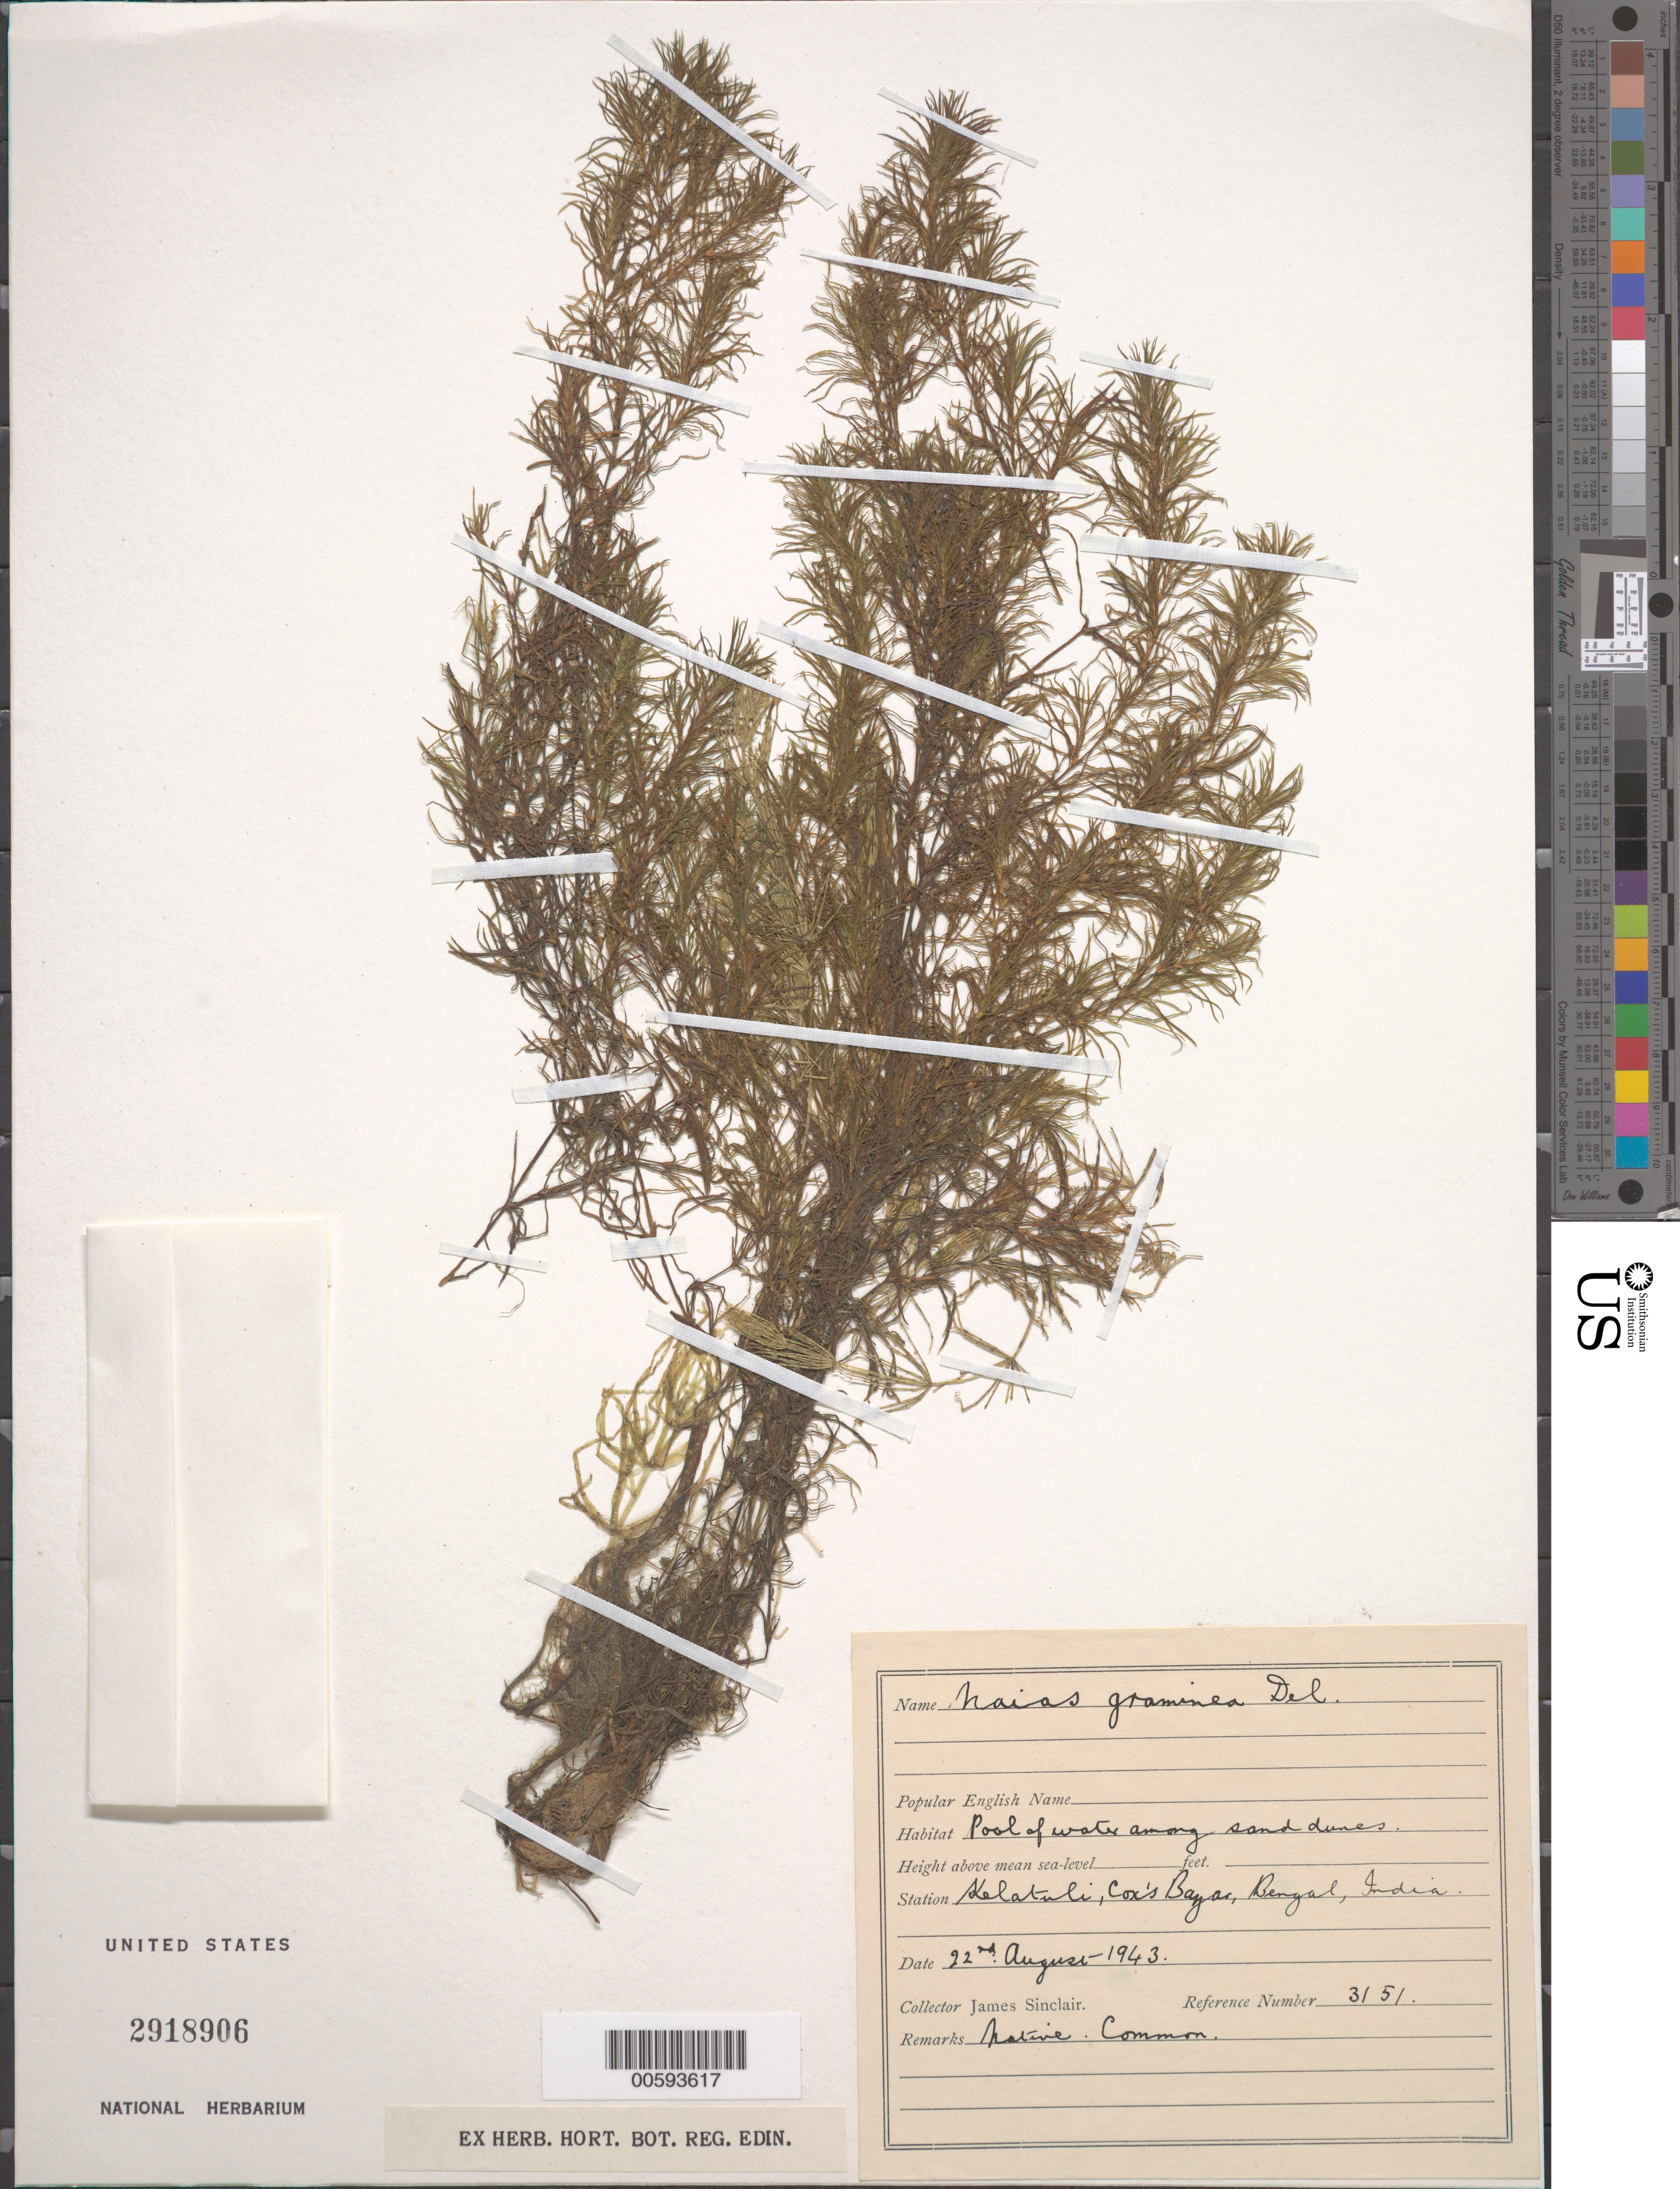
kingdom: Plantae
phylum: Tracheophyta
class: Liliopsida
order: Alismatales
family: Hydrocharitaceae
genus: Najas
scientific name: Najas graminea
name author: Delile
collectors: J. Sinclair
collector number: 3151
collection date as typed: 22 Aug 1943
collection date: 1943-08-22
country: India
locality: Bengal, Kelatuli, Coxis Bay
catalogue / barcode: US 2918906